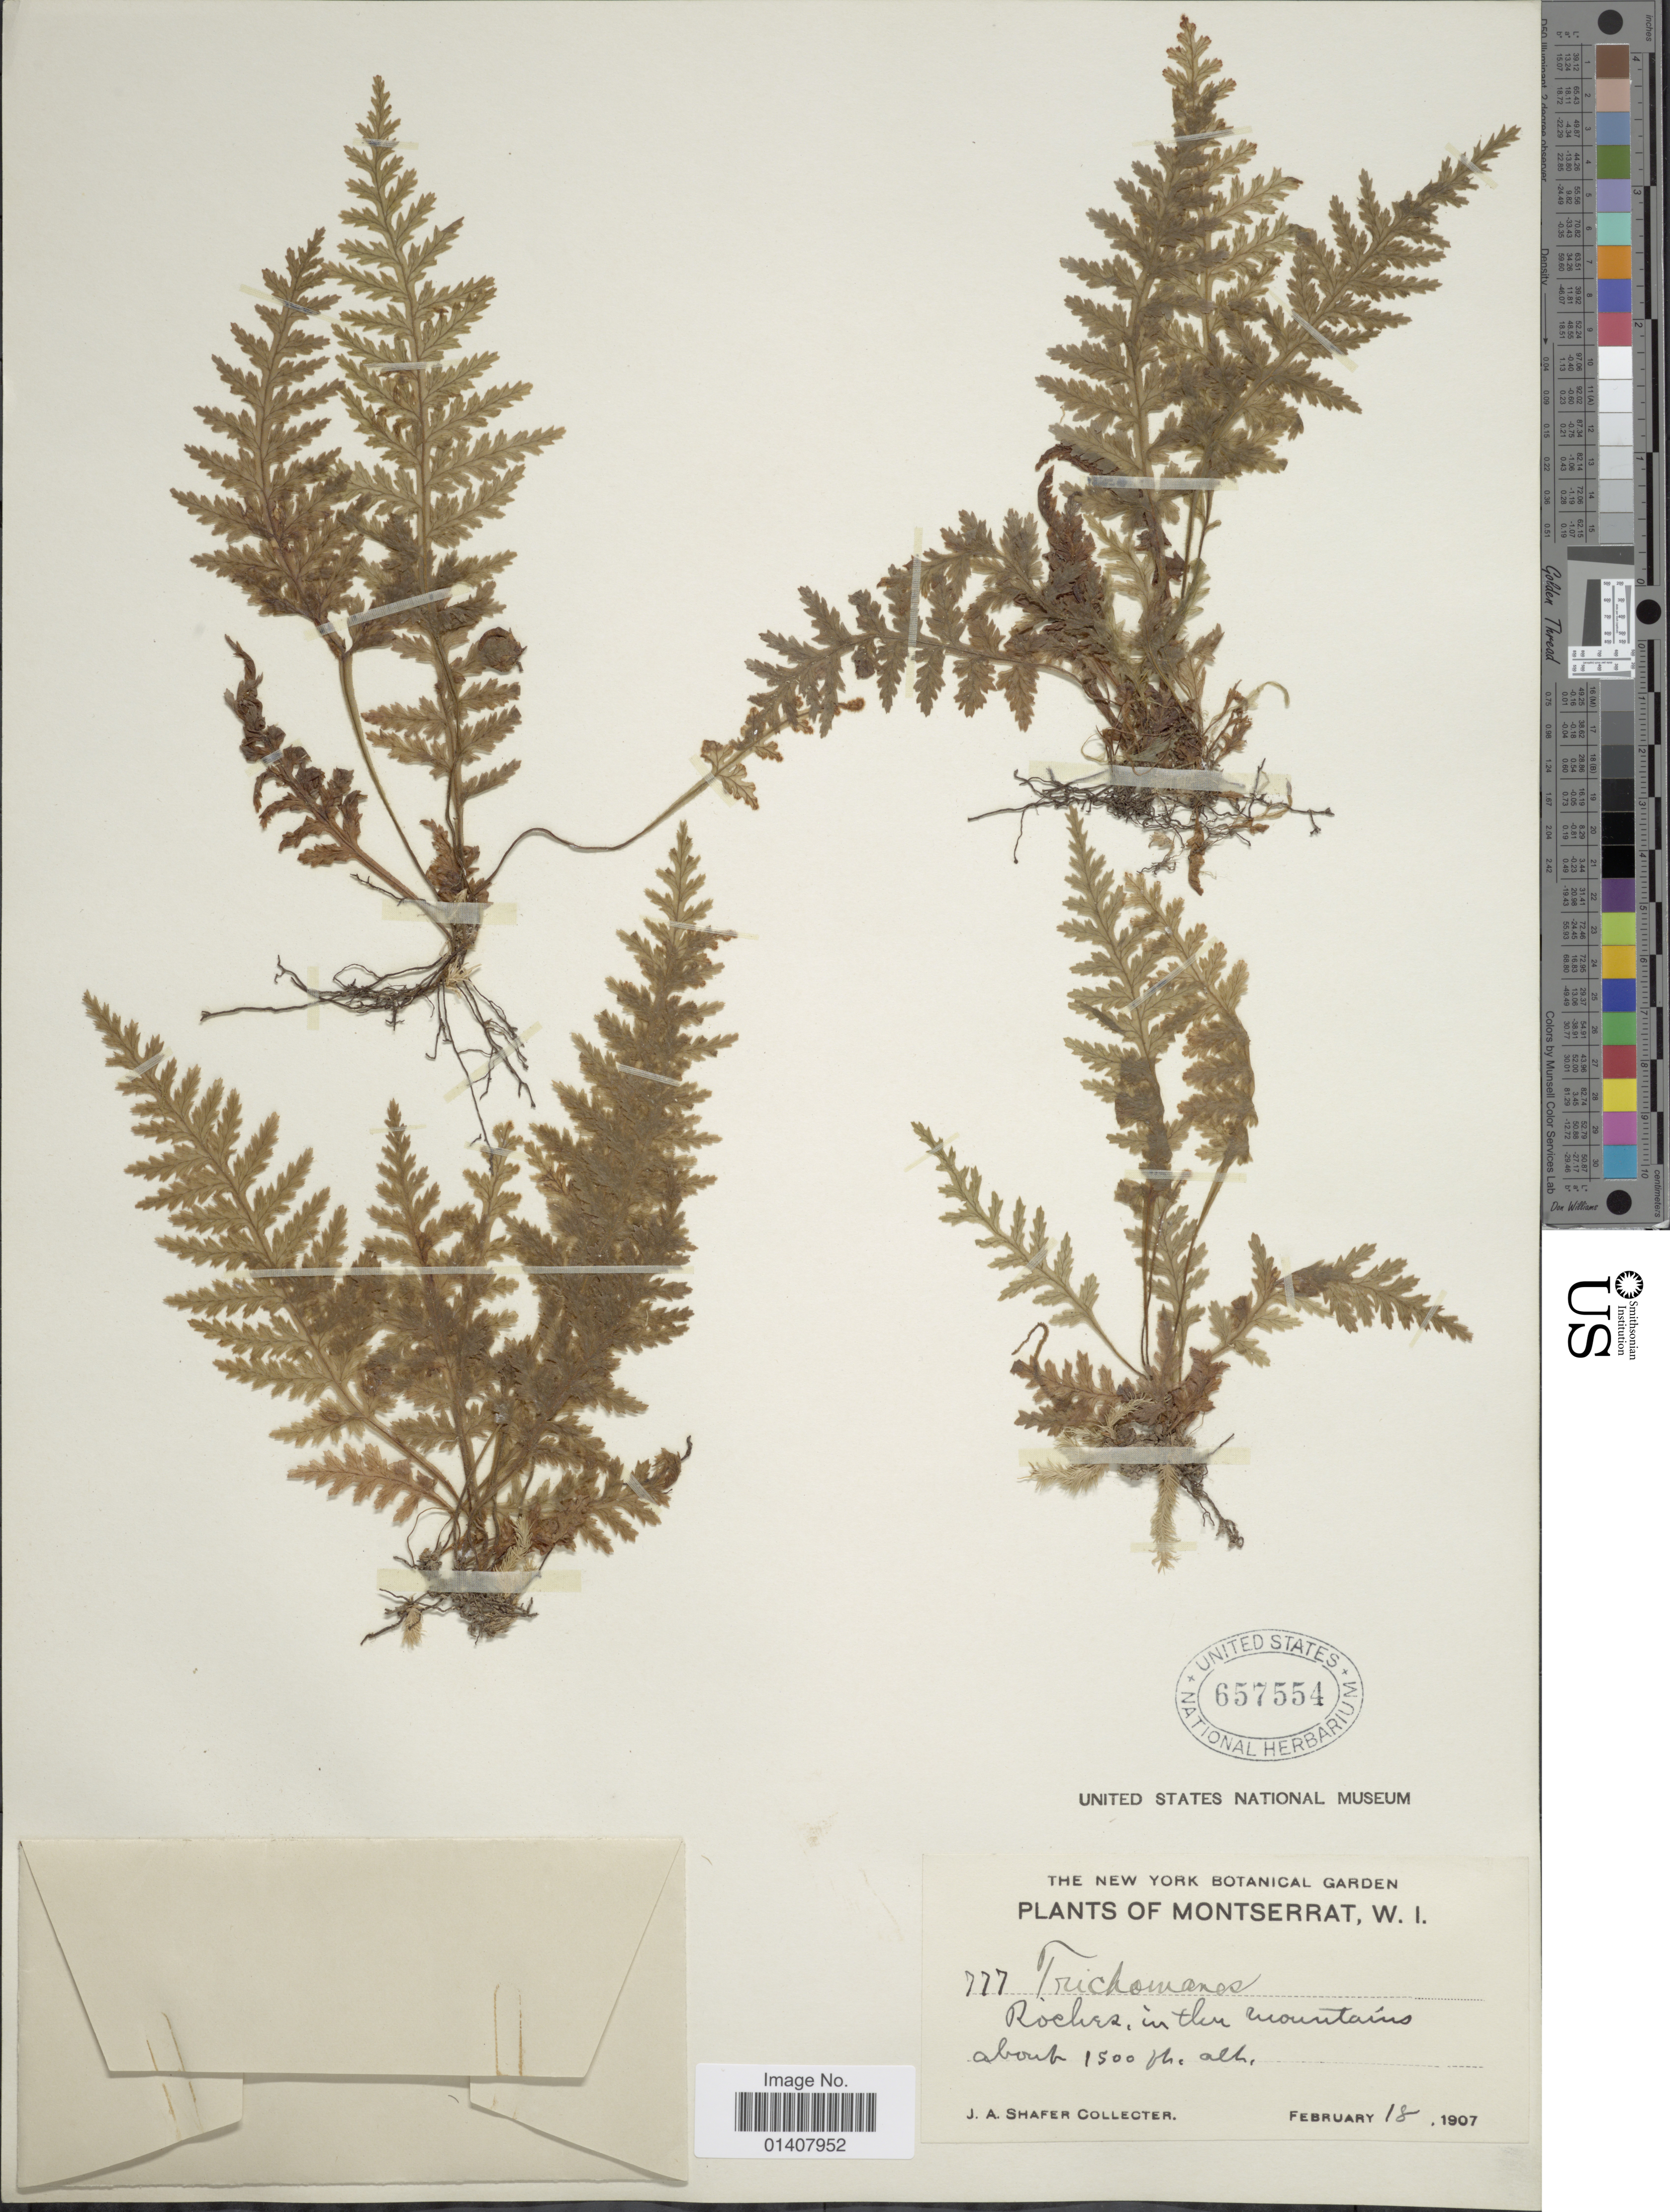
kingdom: Plantae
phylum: Tracheophyta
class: Polypodiopsida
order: Hymenophyllales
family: Hymenophyllaceae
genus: Trichomanes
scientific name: Trichomanes alatum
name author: Sw.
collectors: J. A. Shafer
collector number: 777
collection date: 1907-02-18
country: Montserrat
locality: Roches, in the mountains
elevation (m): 457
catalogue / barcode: US 657554